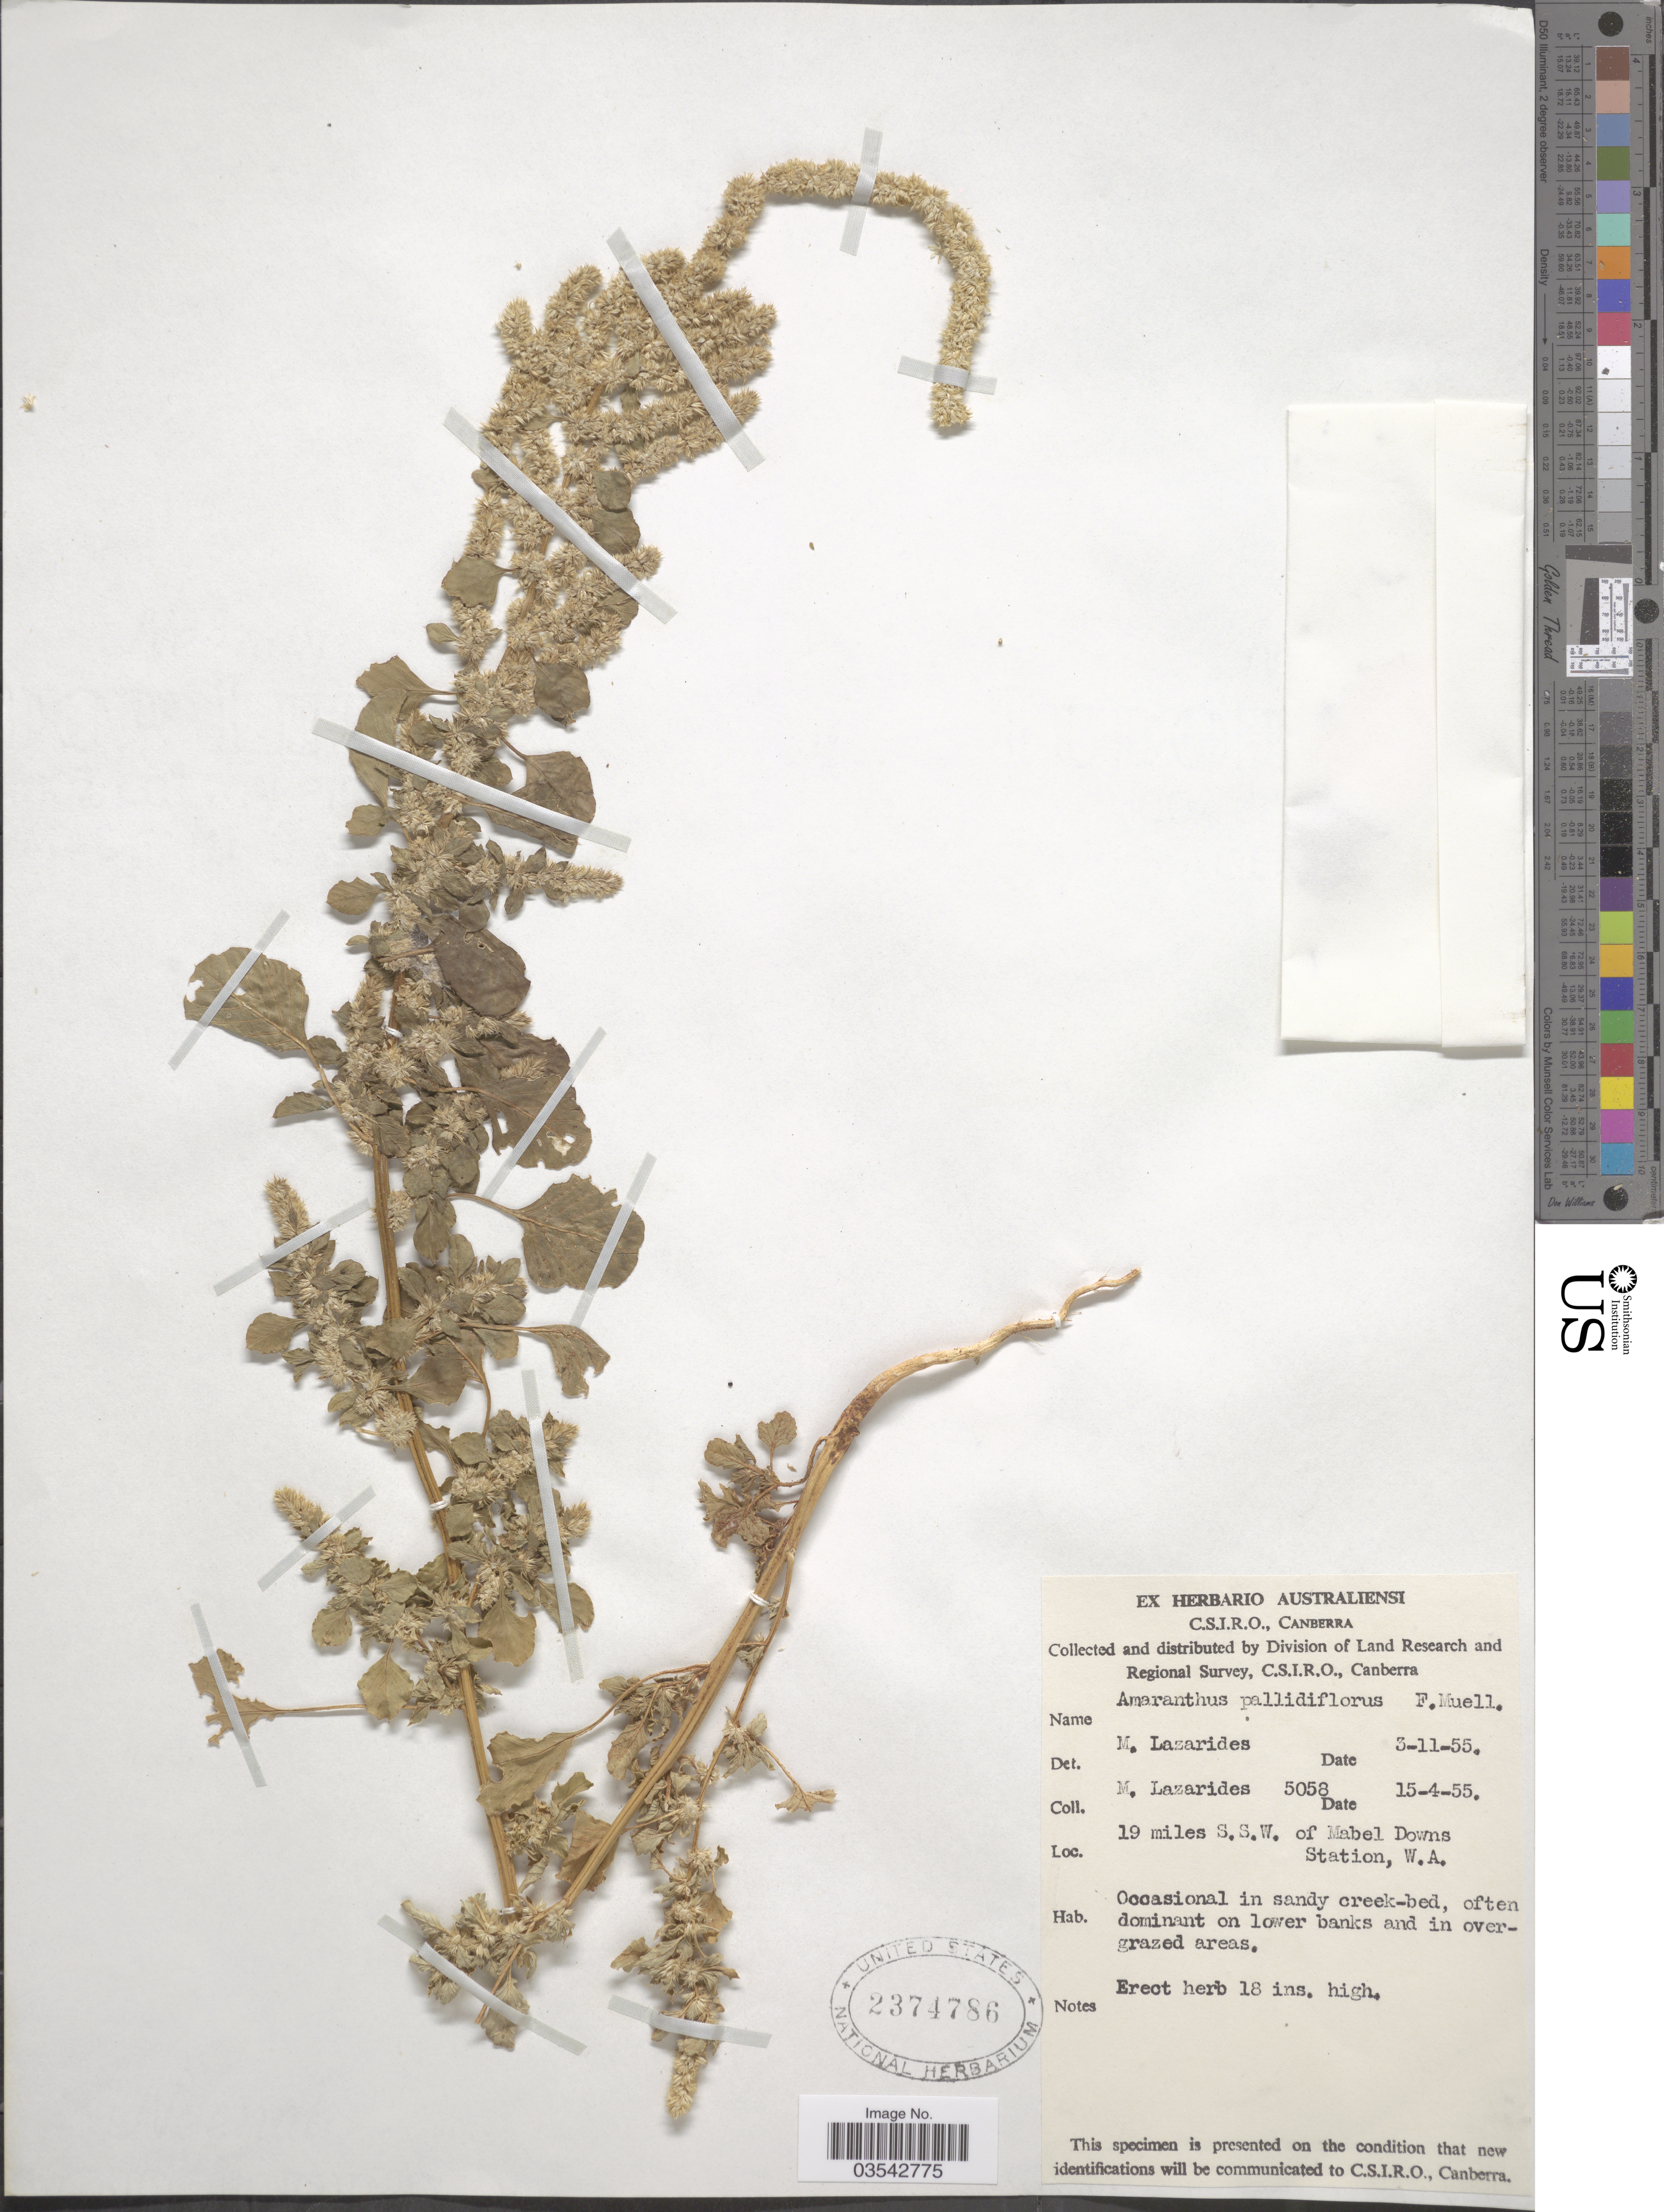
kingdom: Plantae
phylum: Tracheophyta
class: Magnoliopsida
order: Caryophyllales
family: Amaranthaceae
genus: Amaranthus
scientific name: Amaranthus pallidiflorus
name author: F. Muell.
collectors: M. Lazarides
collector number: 5058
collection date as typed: Transcribed d/m/y: 15/4/55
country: Australia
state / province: Western Australia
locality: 19 miles S. S. W. of Mabel Downs Station.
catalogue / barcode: US 2374786